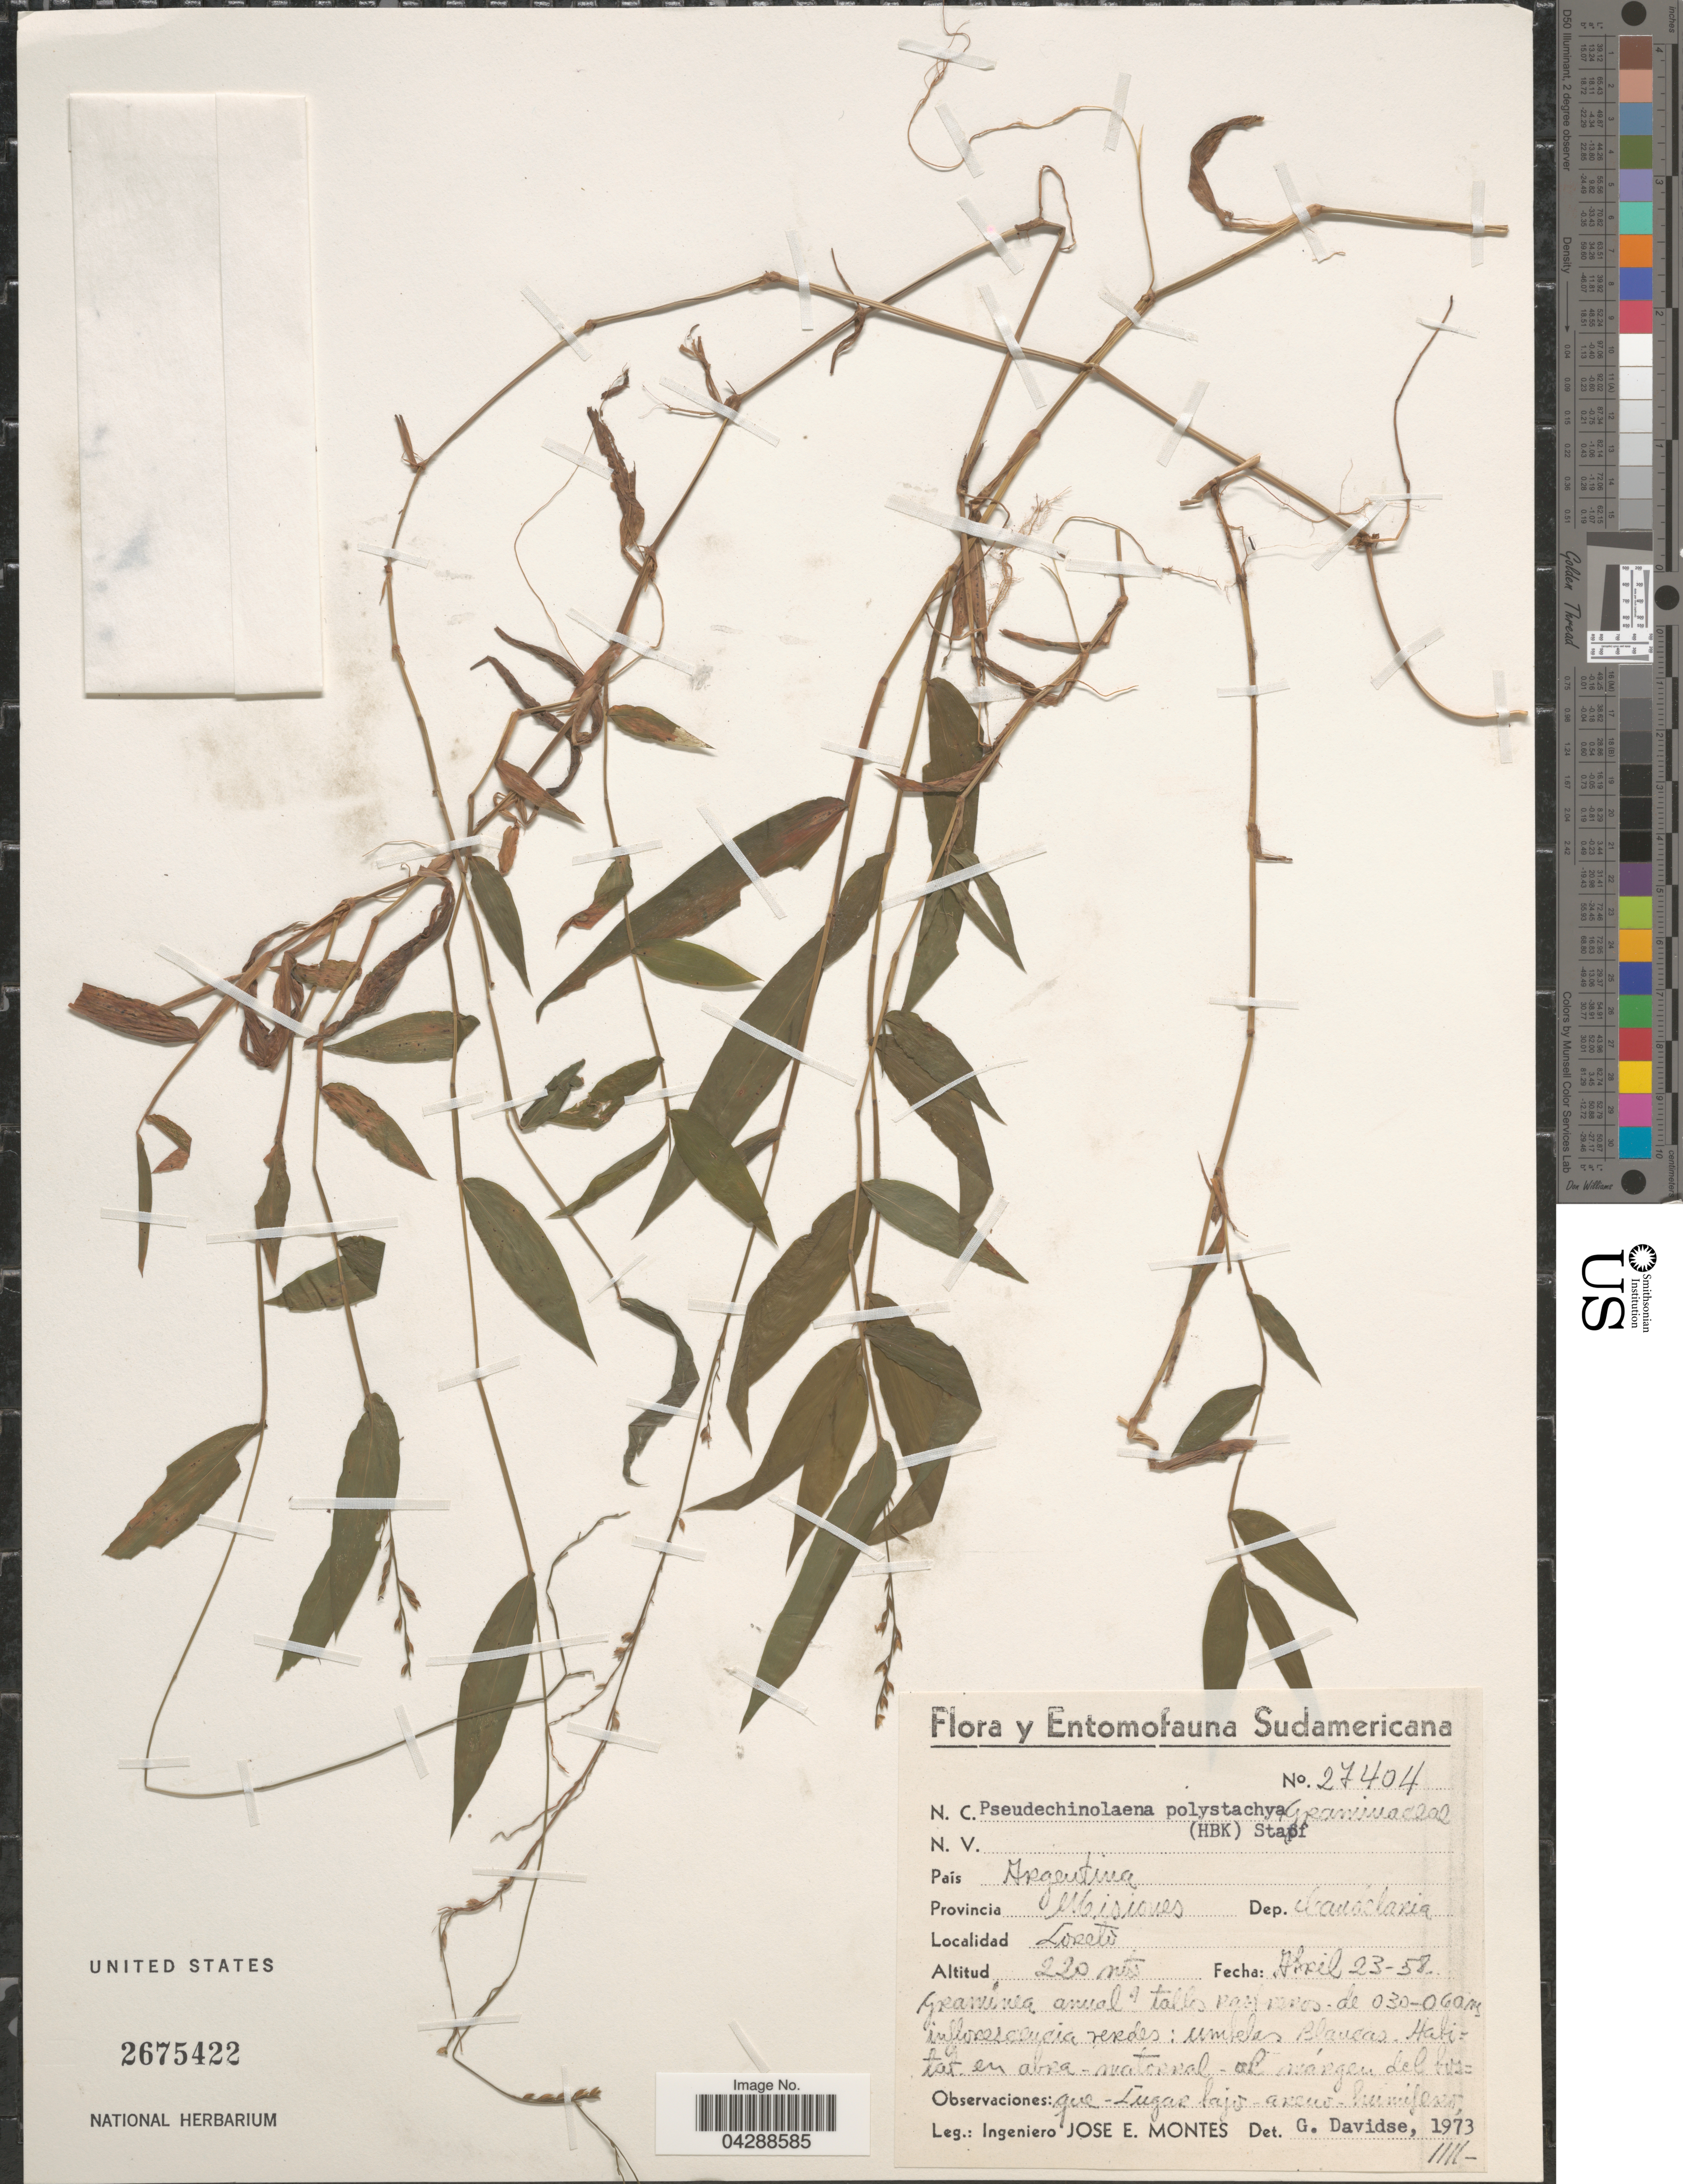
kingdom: Plantae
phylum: Tracheophyta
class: Liliopsida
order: Poales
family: Poaceae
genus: Pseudechinolaena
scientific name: Pseudechinolaena polystachya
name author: (Kunth) Stapf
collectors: J. E. Montes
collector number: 27404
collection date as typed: Transcribed d/m/y: 23/4/58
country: Argentina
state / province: Misiones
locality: Dep. Candelaria. Loreto.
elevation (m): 220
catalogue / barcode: US 2675422